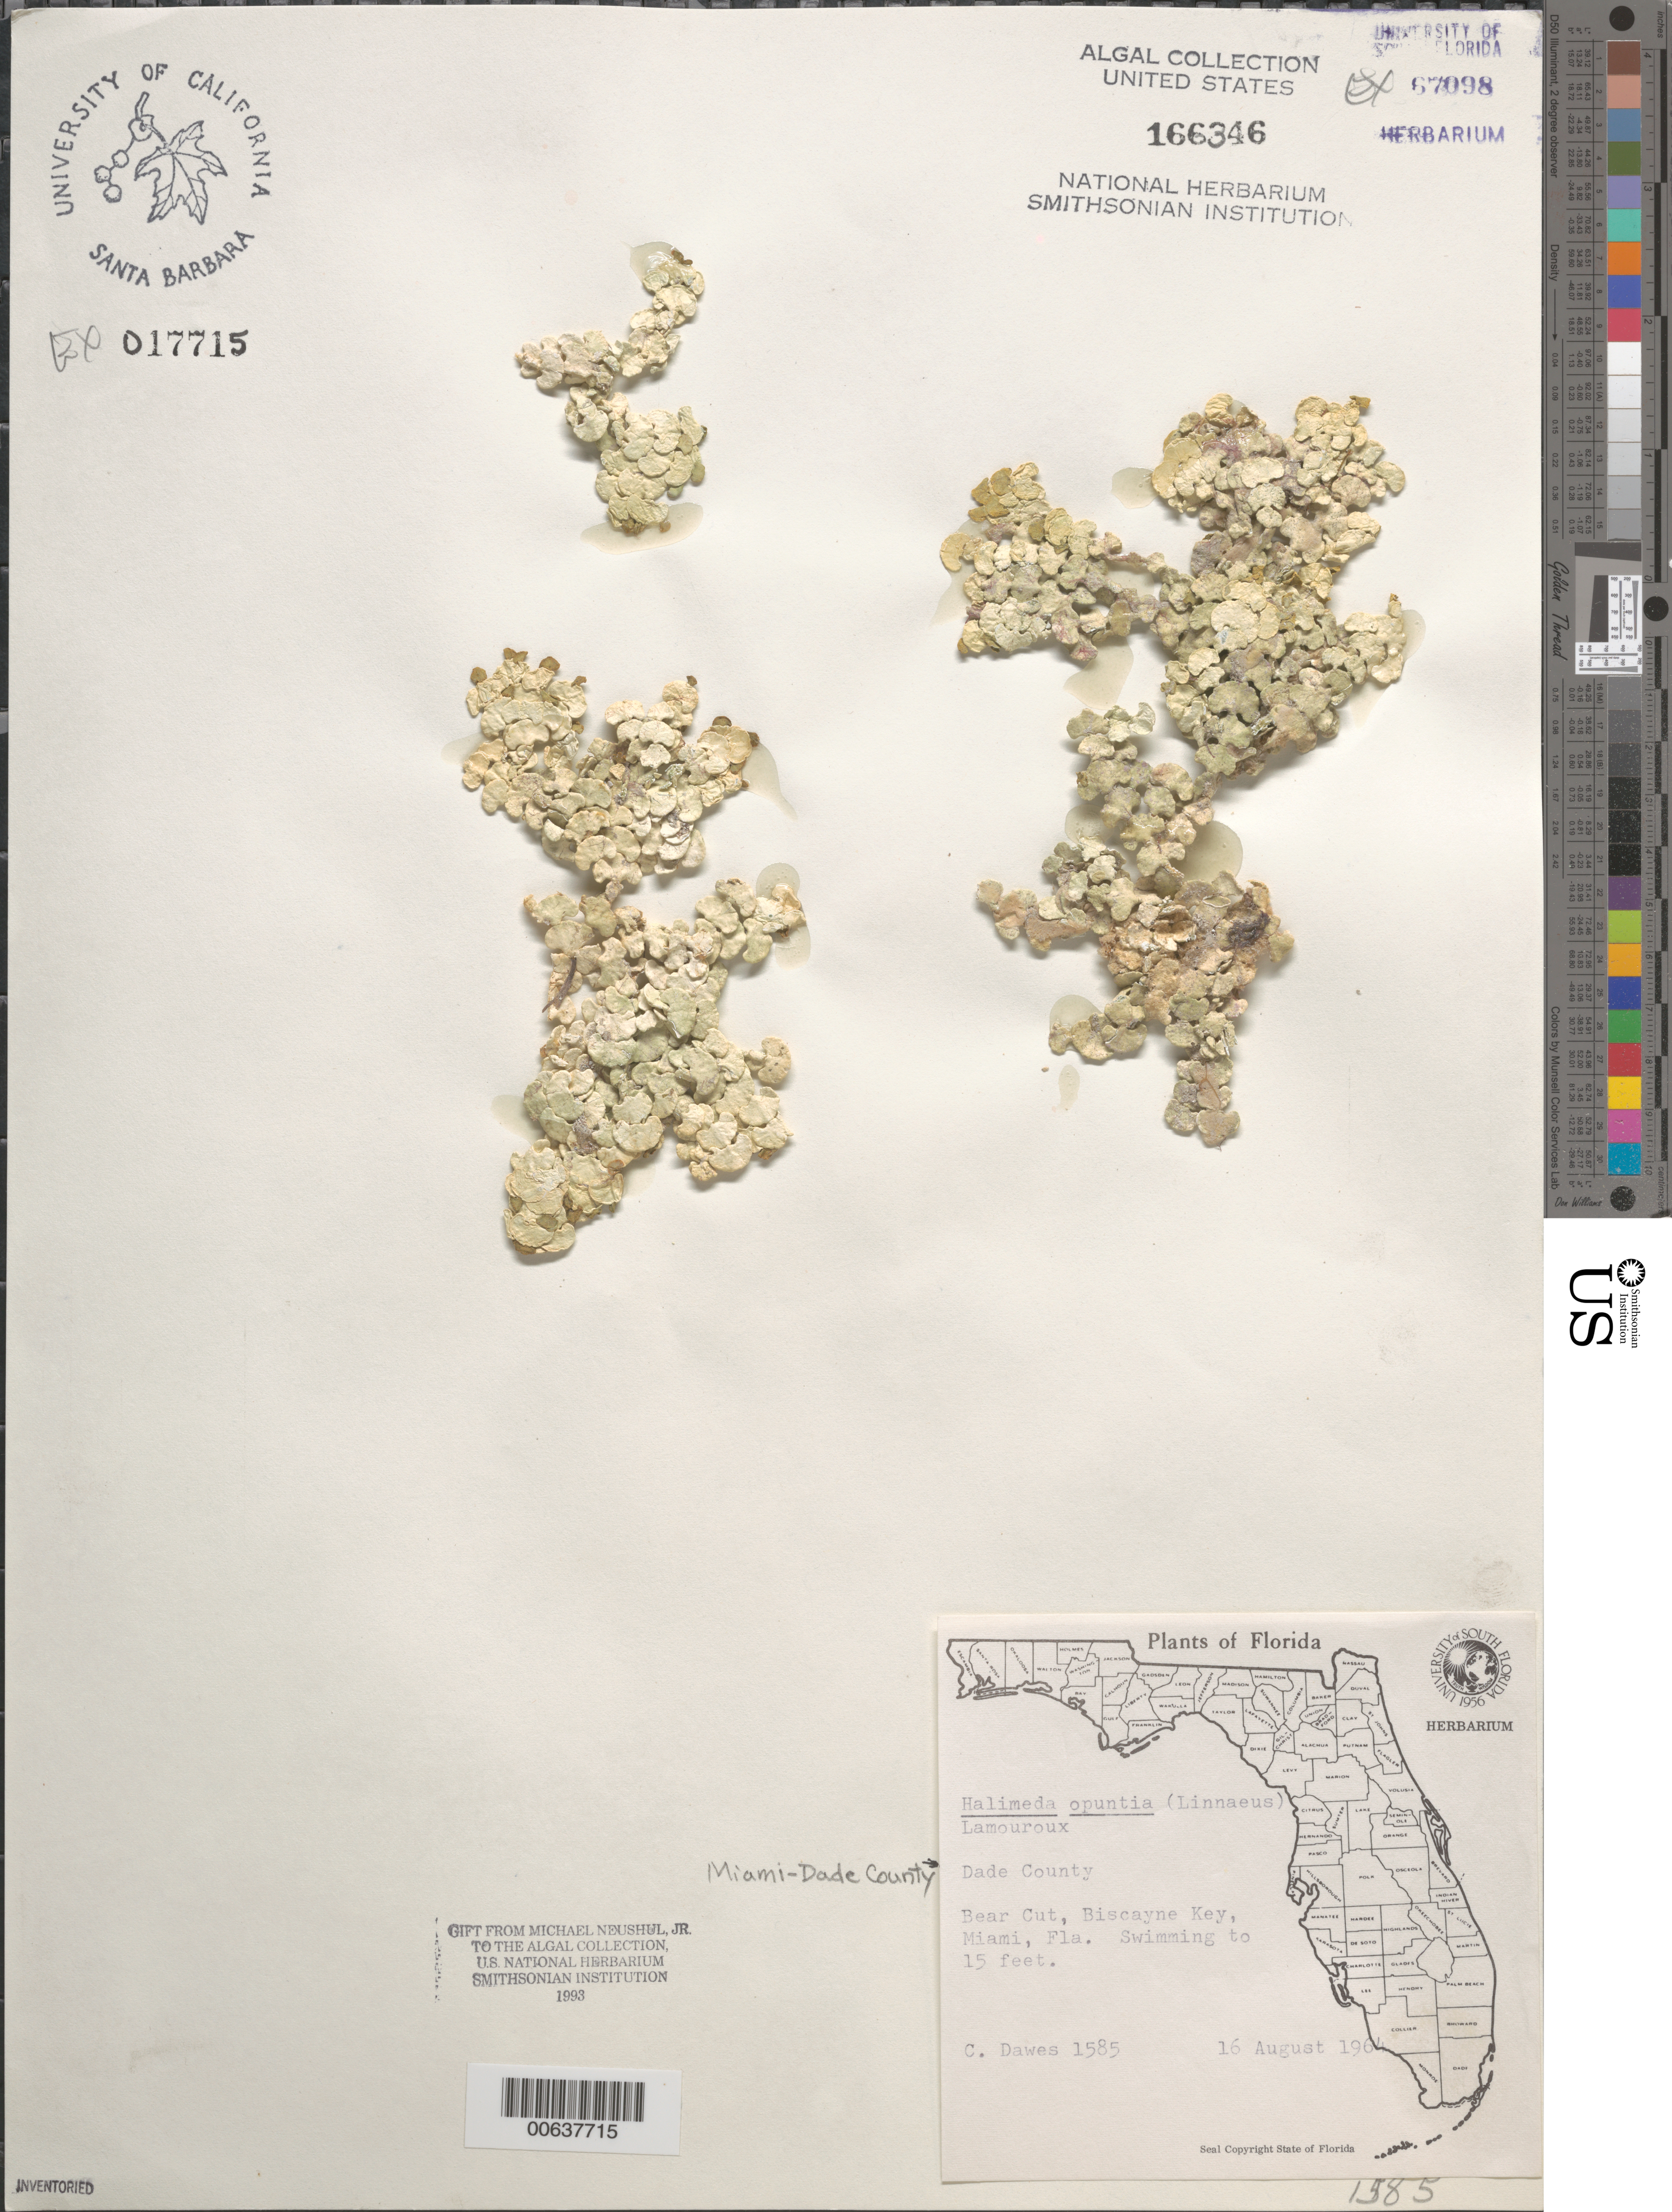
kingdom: Plantae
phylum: Chlorophyta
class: Ulvophyceae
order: Bryopsidales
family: Halimedaceae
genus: Halimeda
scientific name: Halimeda opuntia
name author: (L.) J.V.Lamouroux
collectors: C. Dawes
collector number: CJD 1585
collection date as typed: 16 Aug 1964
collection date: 1964-08-16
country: United States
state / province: Florida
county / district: Miami-Dade County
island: Key Biscayne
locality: Bear Cut, Miami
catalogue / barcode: US 166346